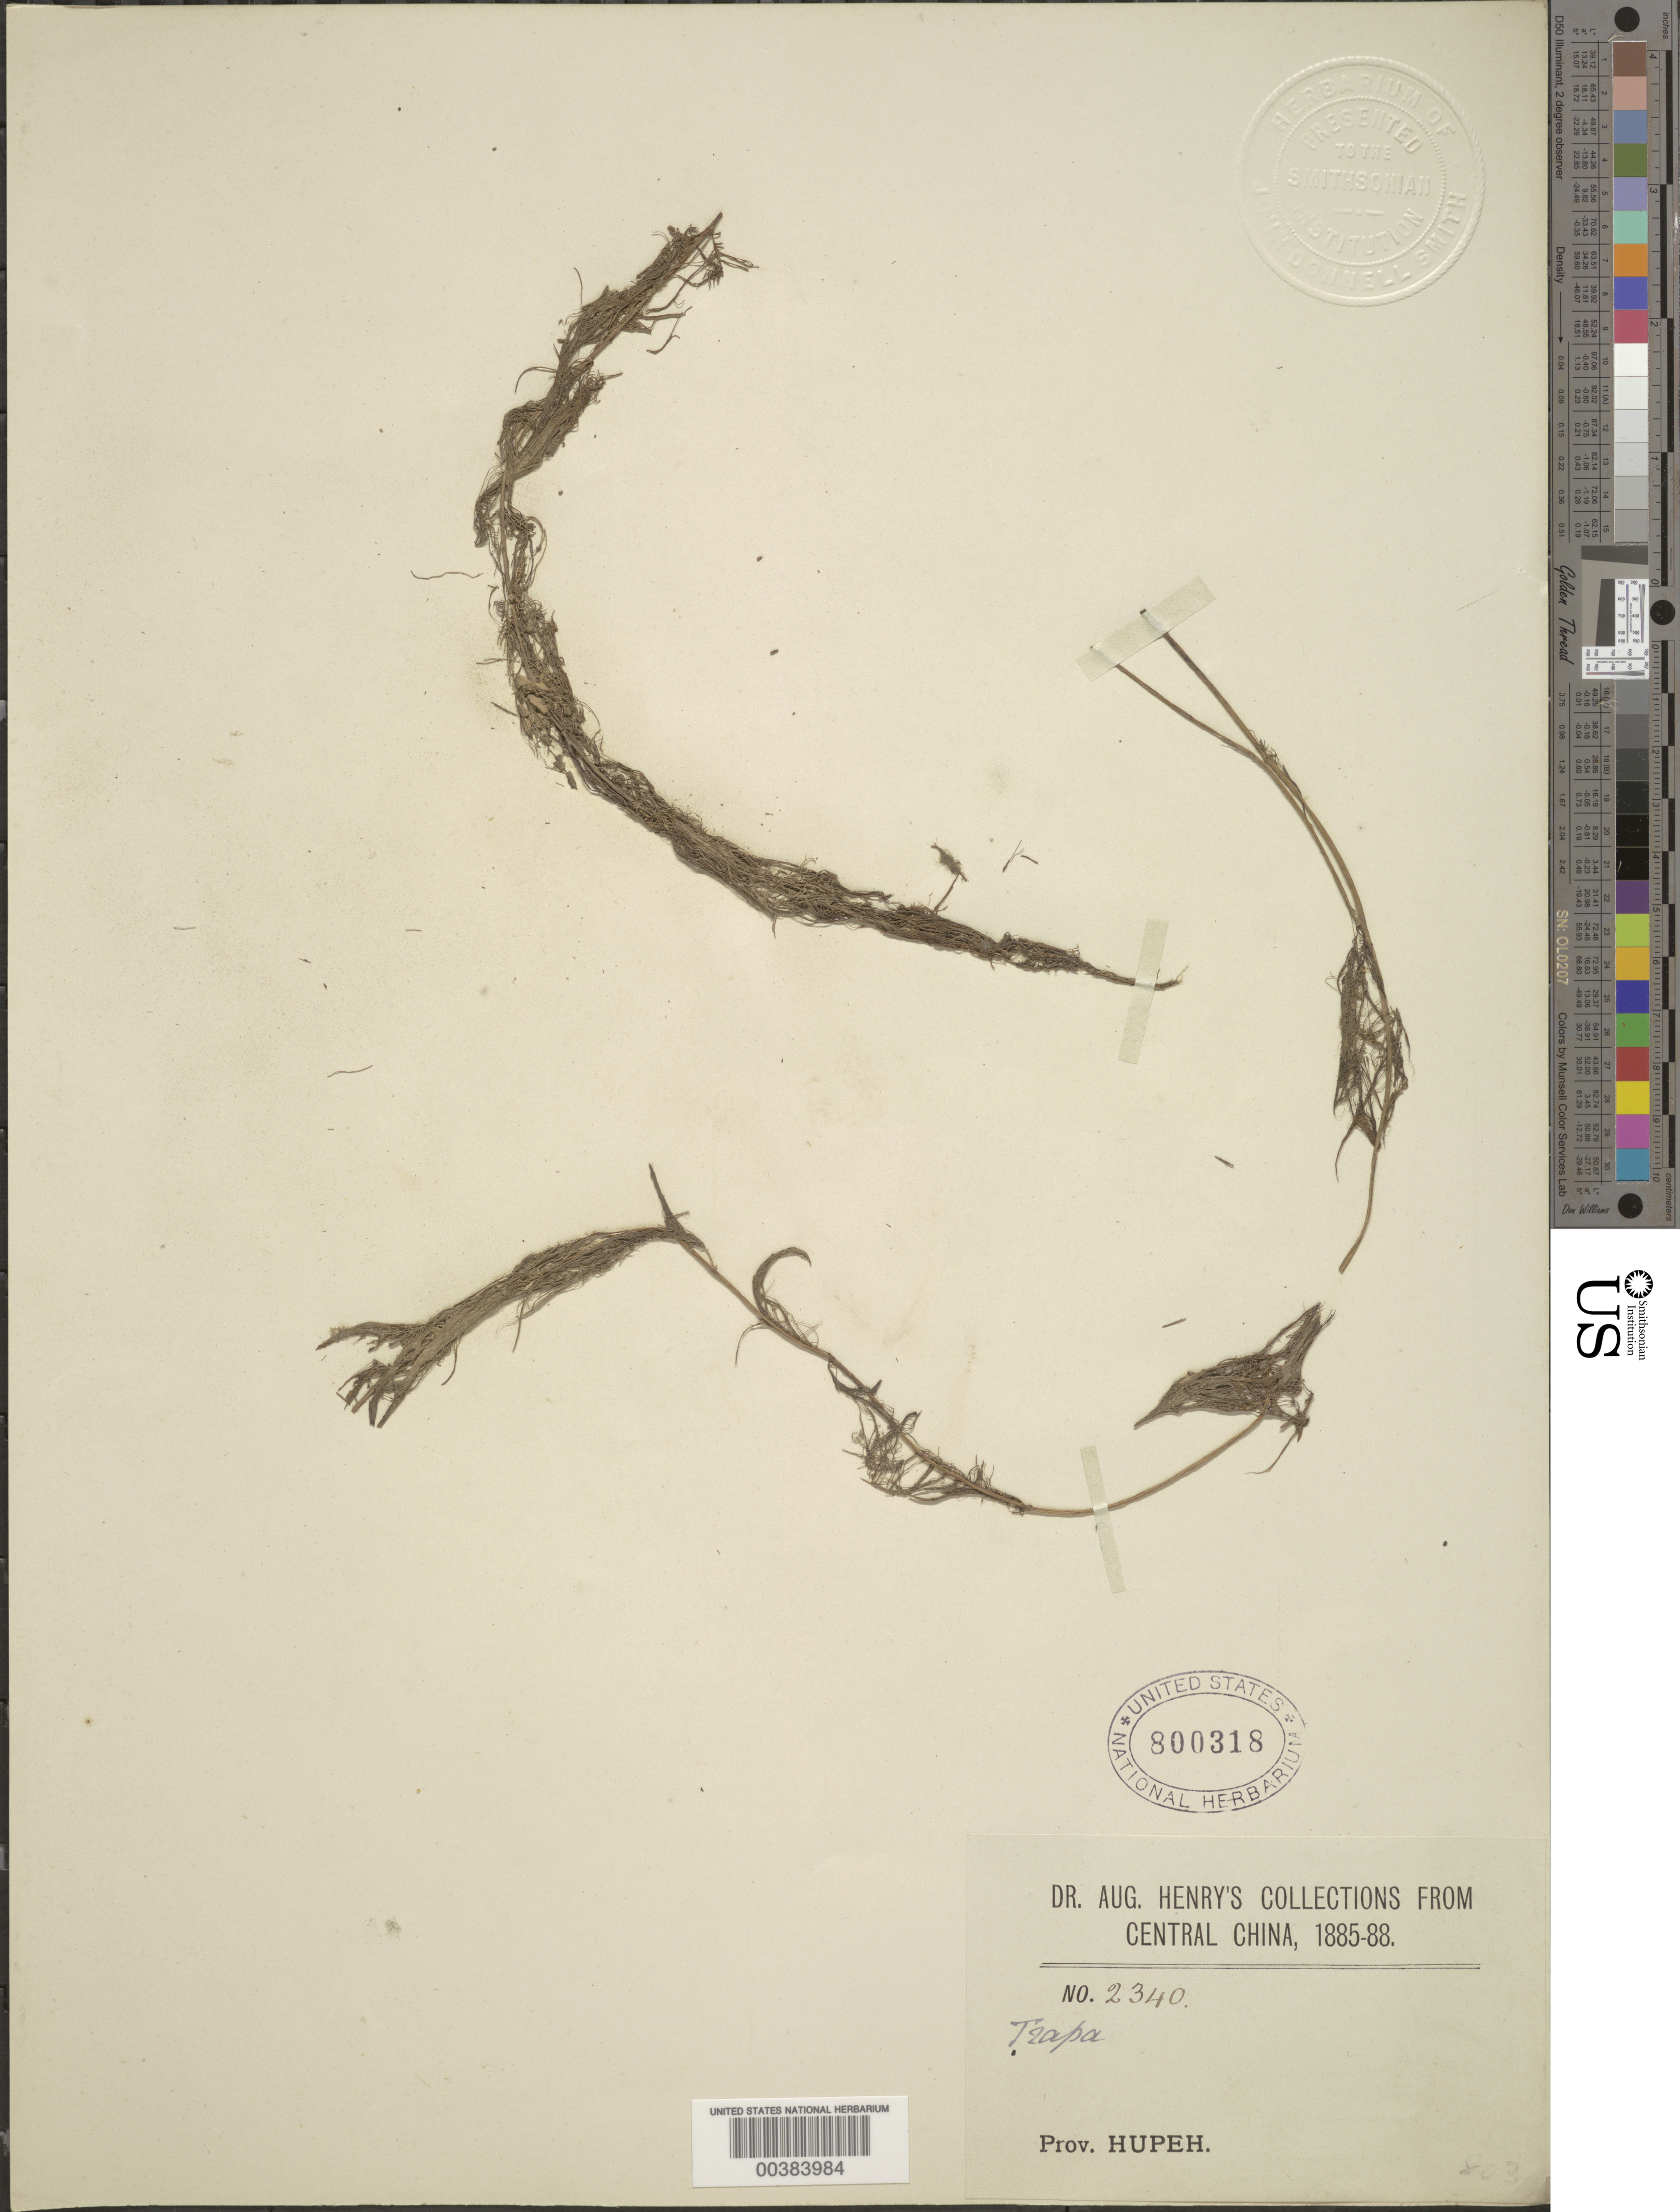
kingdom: Plantae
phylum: Tracheophyta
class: Magnoliopsida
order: Myrtales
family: Lythraceae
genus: Trapa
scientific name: Trapa sp.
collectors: A. Henry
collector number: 2340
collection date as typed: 1885 to -- -- 1888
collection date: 1885/1888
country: China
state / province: Hubei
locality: Prov. Hupeh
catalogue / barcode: US 800318